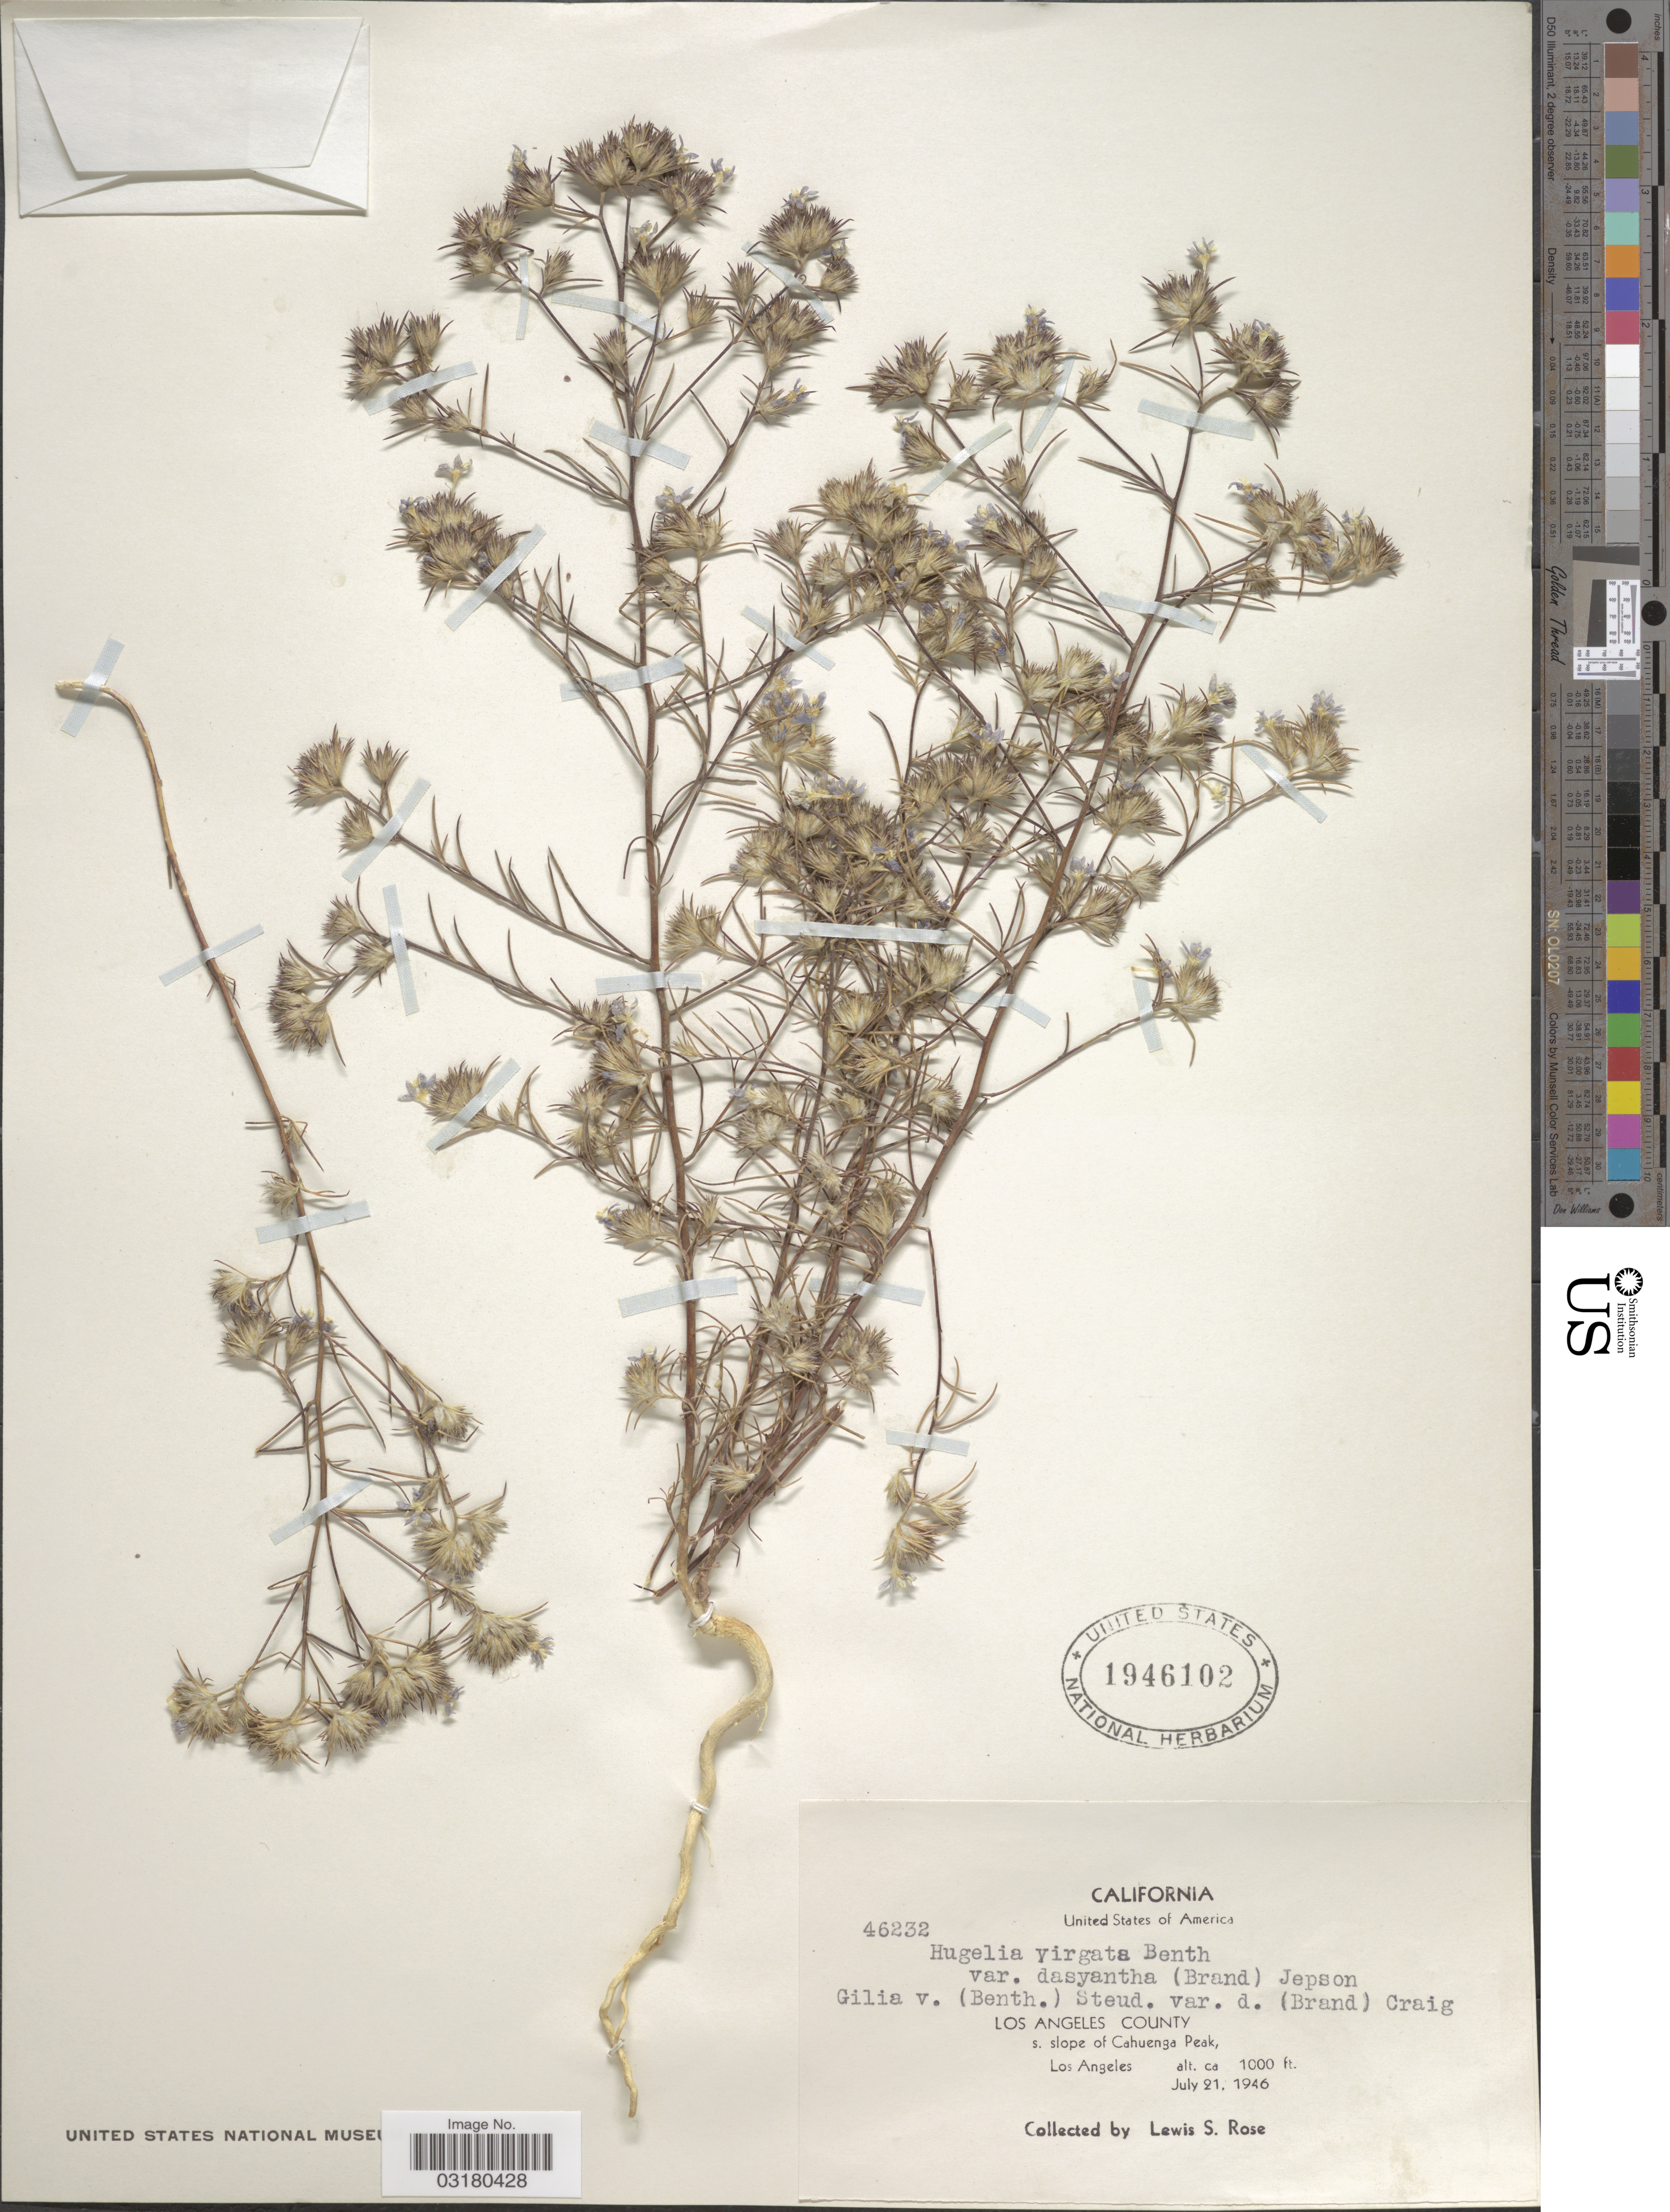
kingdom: Plantae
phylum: Tracheophyta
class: Magnoliopsida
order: Ericales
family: Polemoniaceae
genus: Eriastrum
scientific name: Eriastrum sapphirinum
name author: (Eastw.) H. Mason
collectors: L. S. Rose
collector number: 46232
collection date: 1946-07-21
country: United States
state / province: California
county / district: Los Angeles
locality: Los Angeles County, s. slope of Cahuenga Peak, Los Angeles.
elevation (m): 305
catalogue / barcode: US 1946102